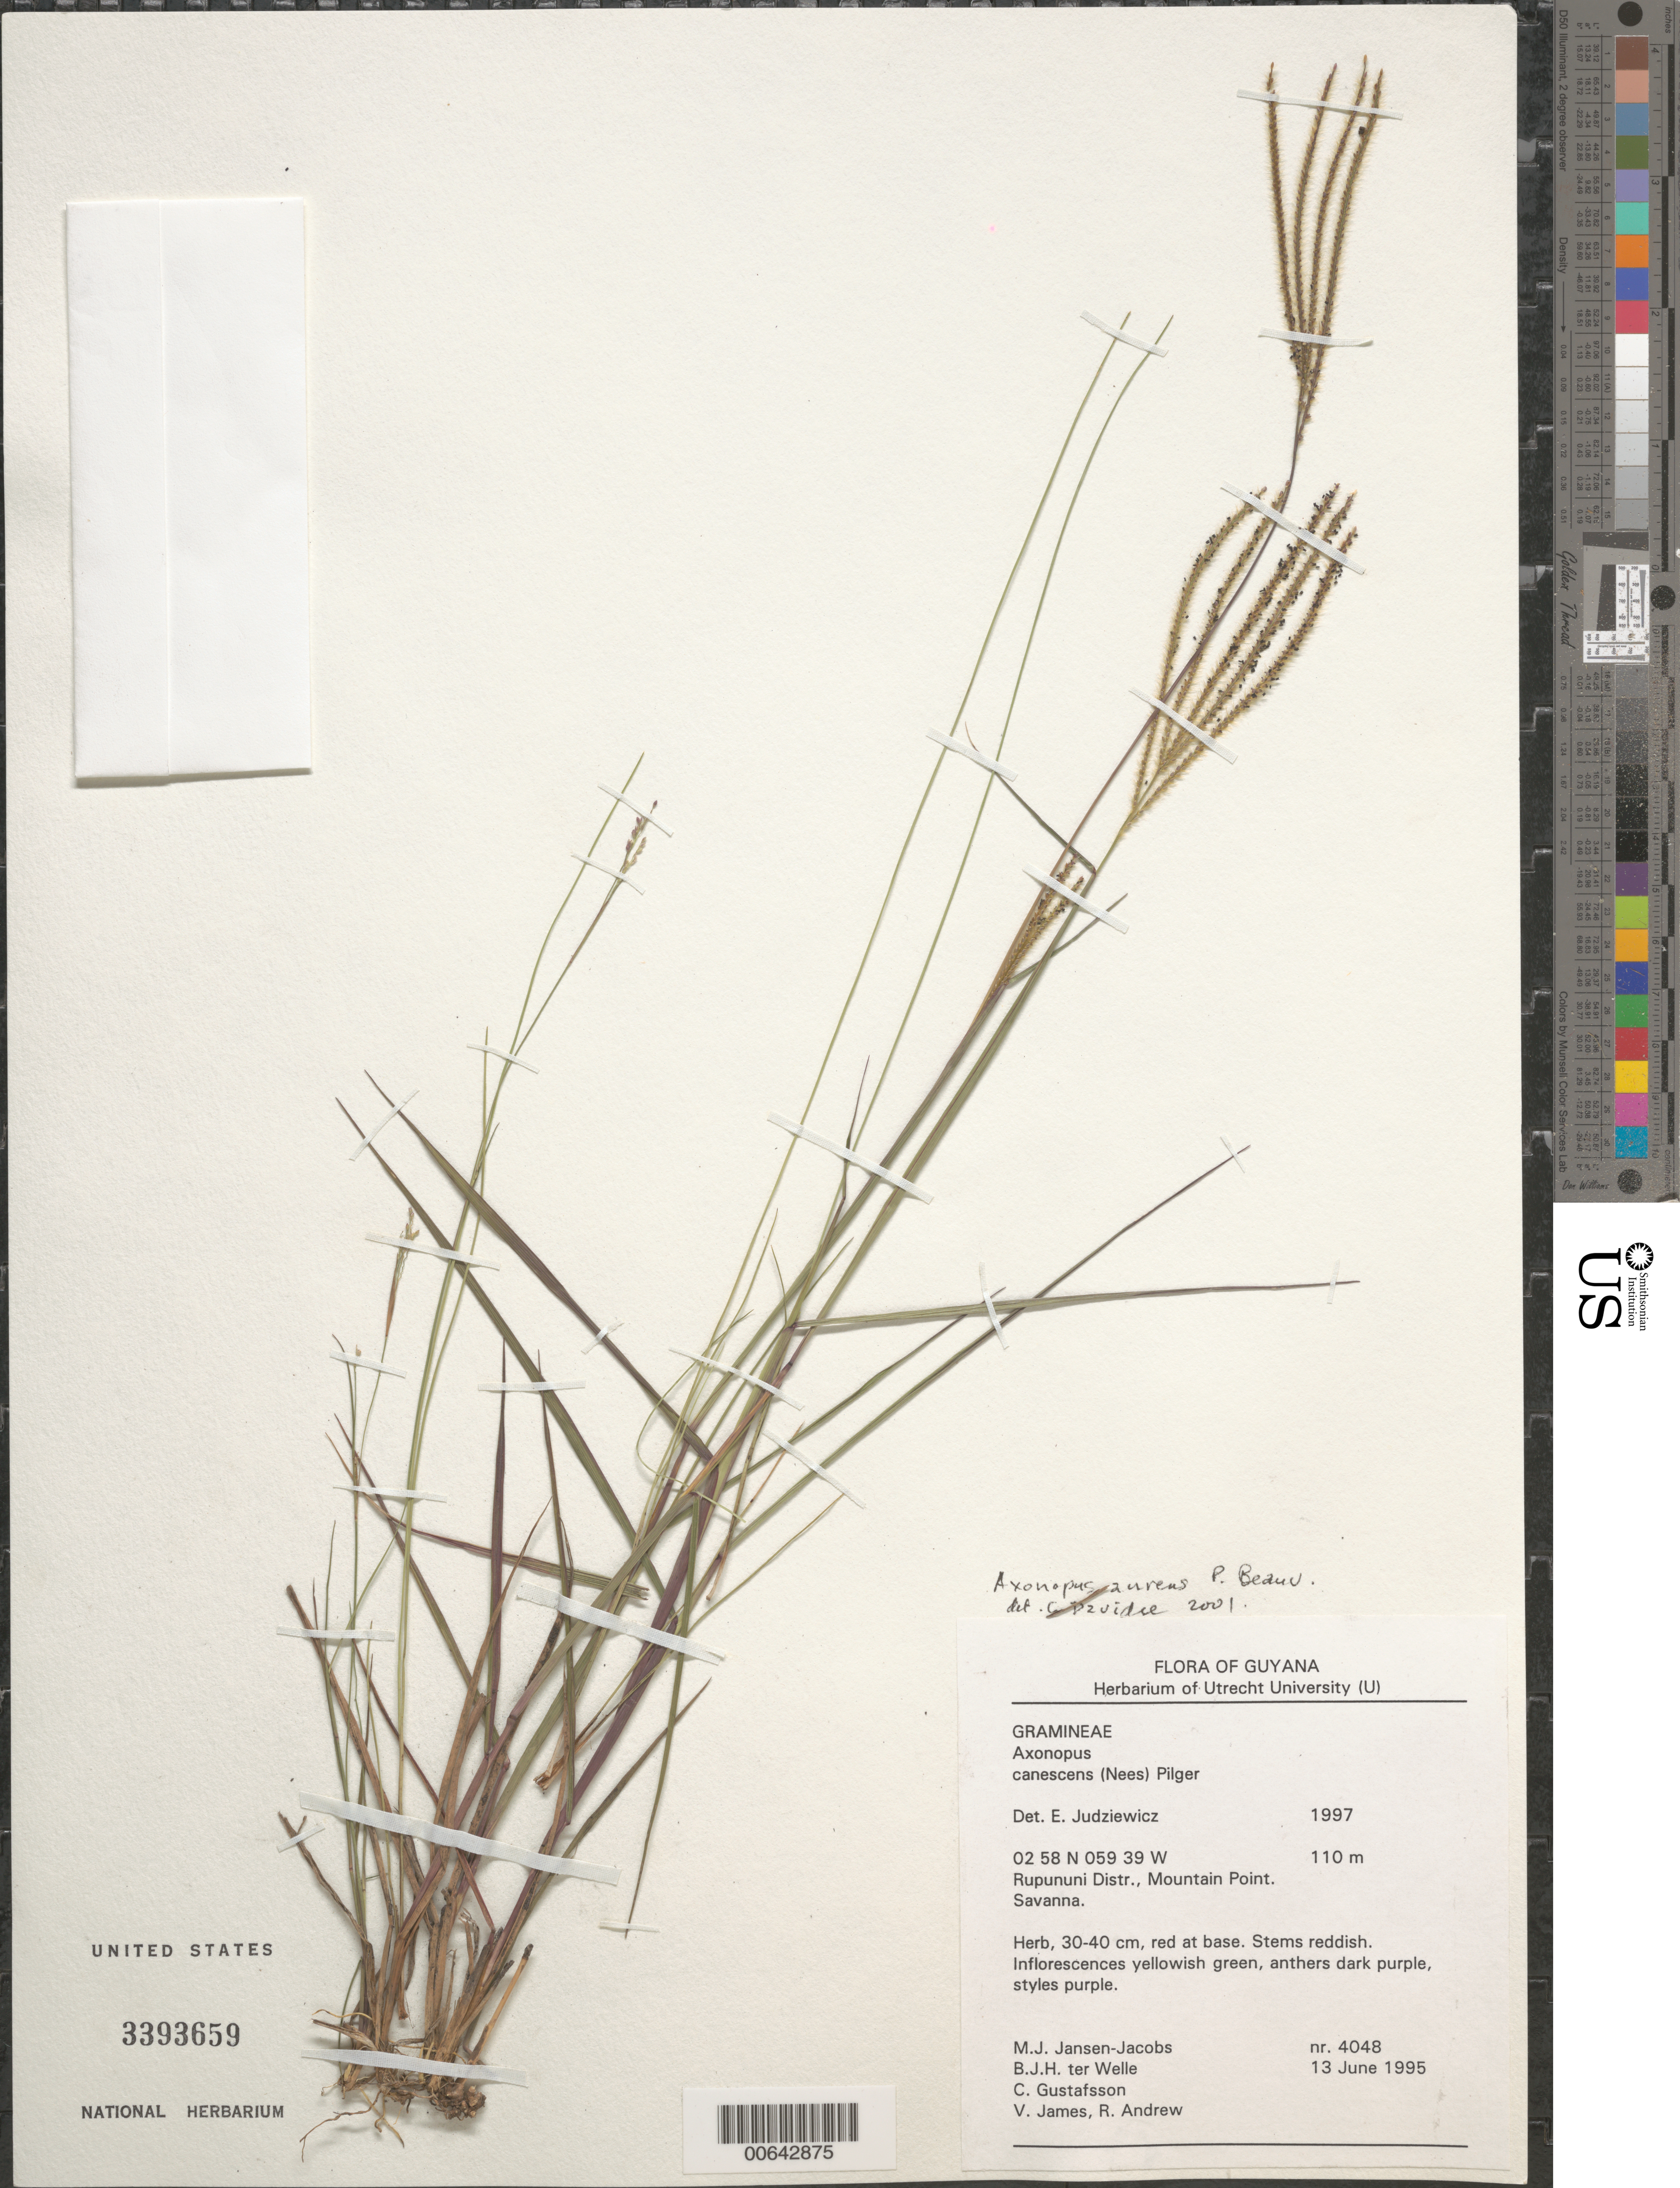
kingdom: Plantae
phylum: Tracheophyta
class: Liliopsida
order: Poales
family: Poaceae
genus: Axonopus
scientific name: Axonopus aureus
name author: P. Beauv.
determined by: Davidse, Gerrit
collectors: M. J. Jansen-Jacobs, B. Welle, C. G. Gustafsson, V. James & R. Andrew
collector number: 4048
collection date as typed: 13-Jun-95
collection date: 1995-06-13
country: Guyana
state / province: U. Takutu-U. Essequibo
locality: Mountain Point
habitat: Savanna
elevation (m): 110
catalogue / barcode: US 3393659